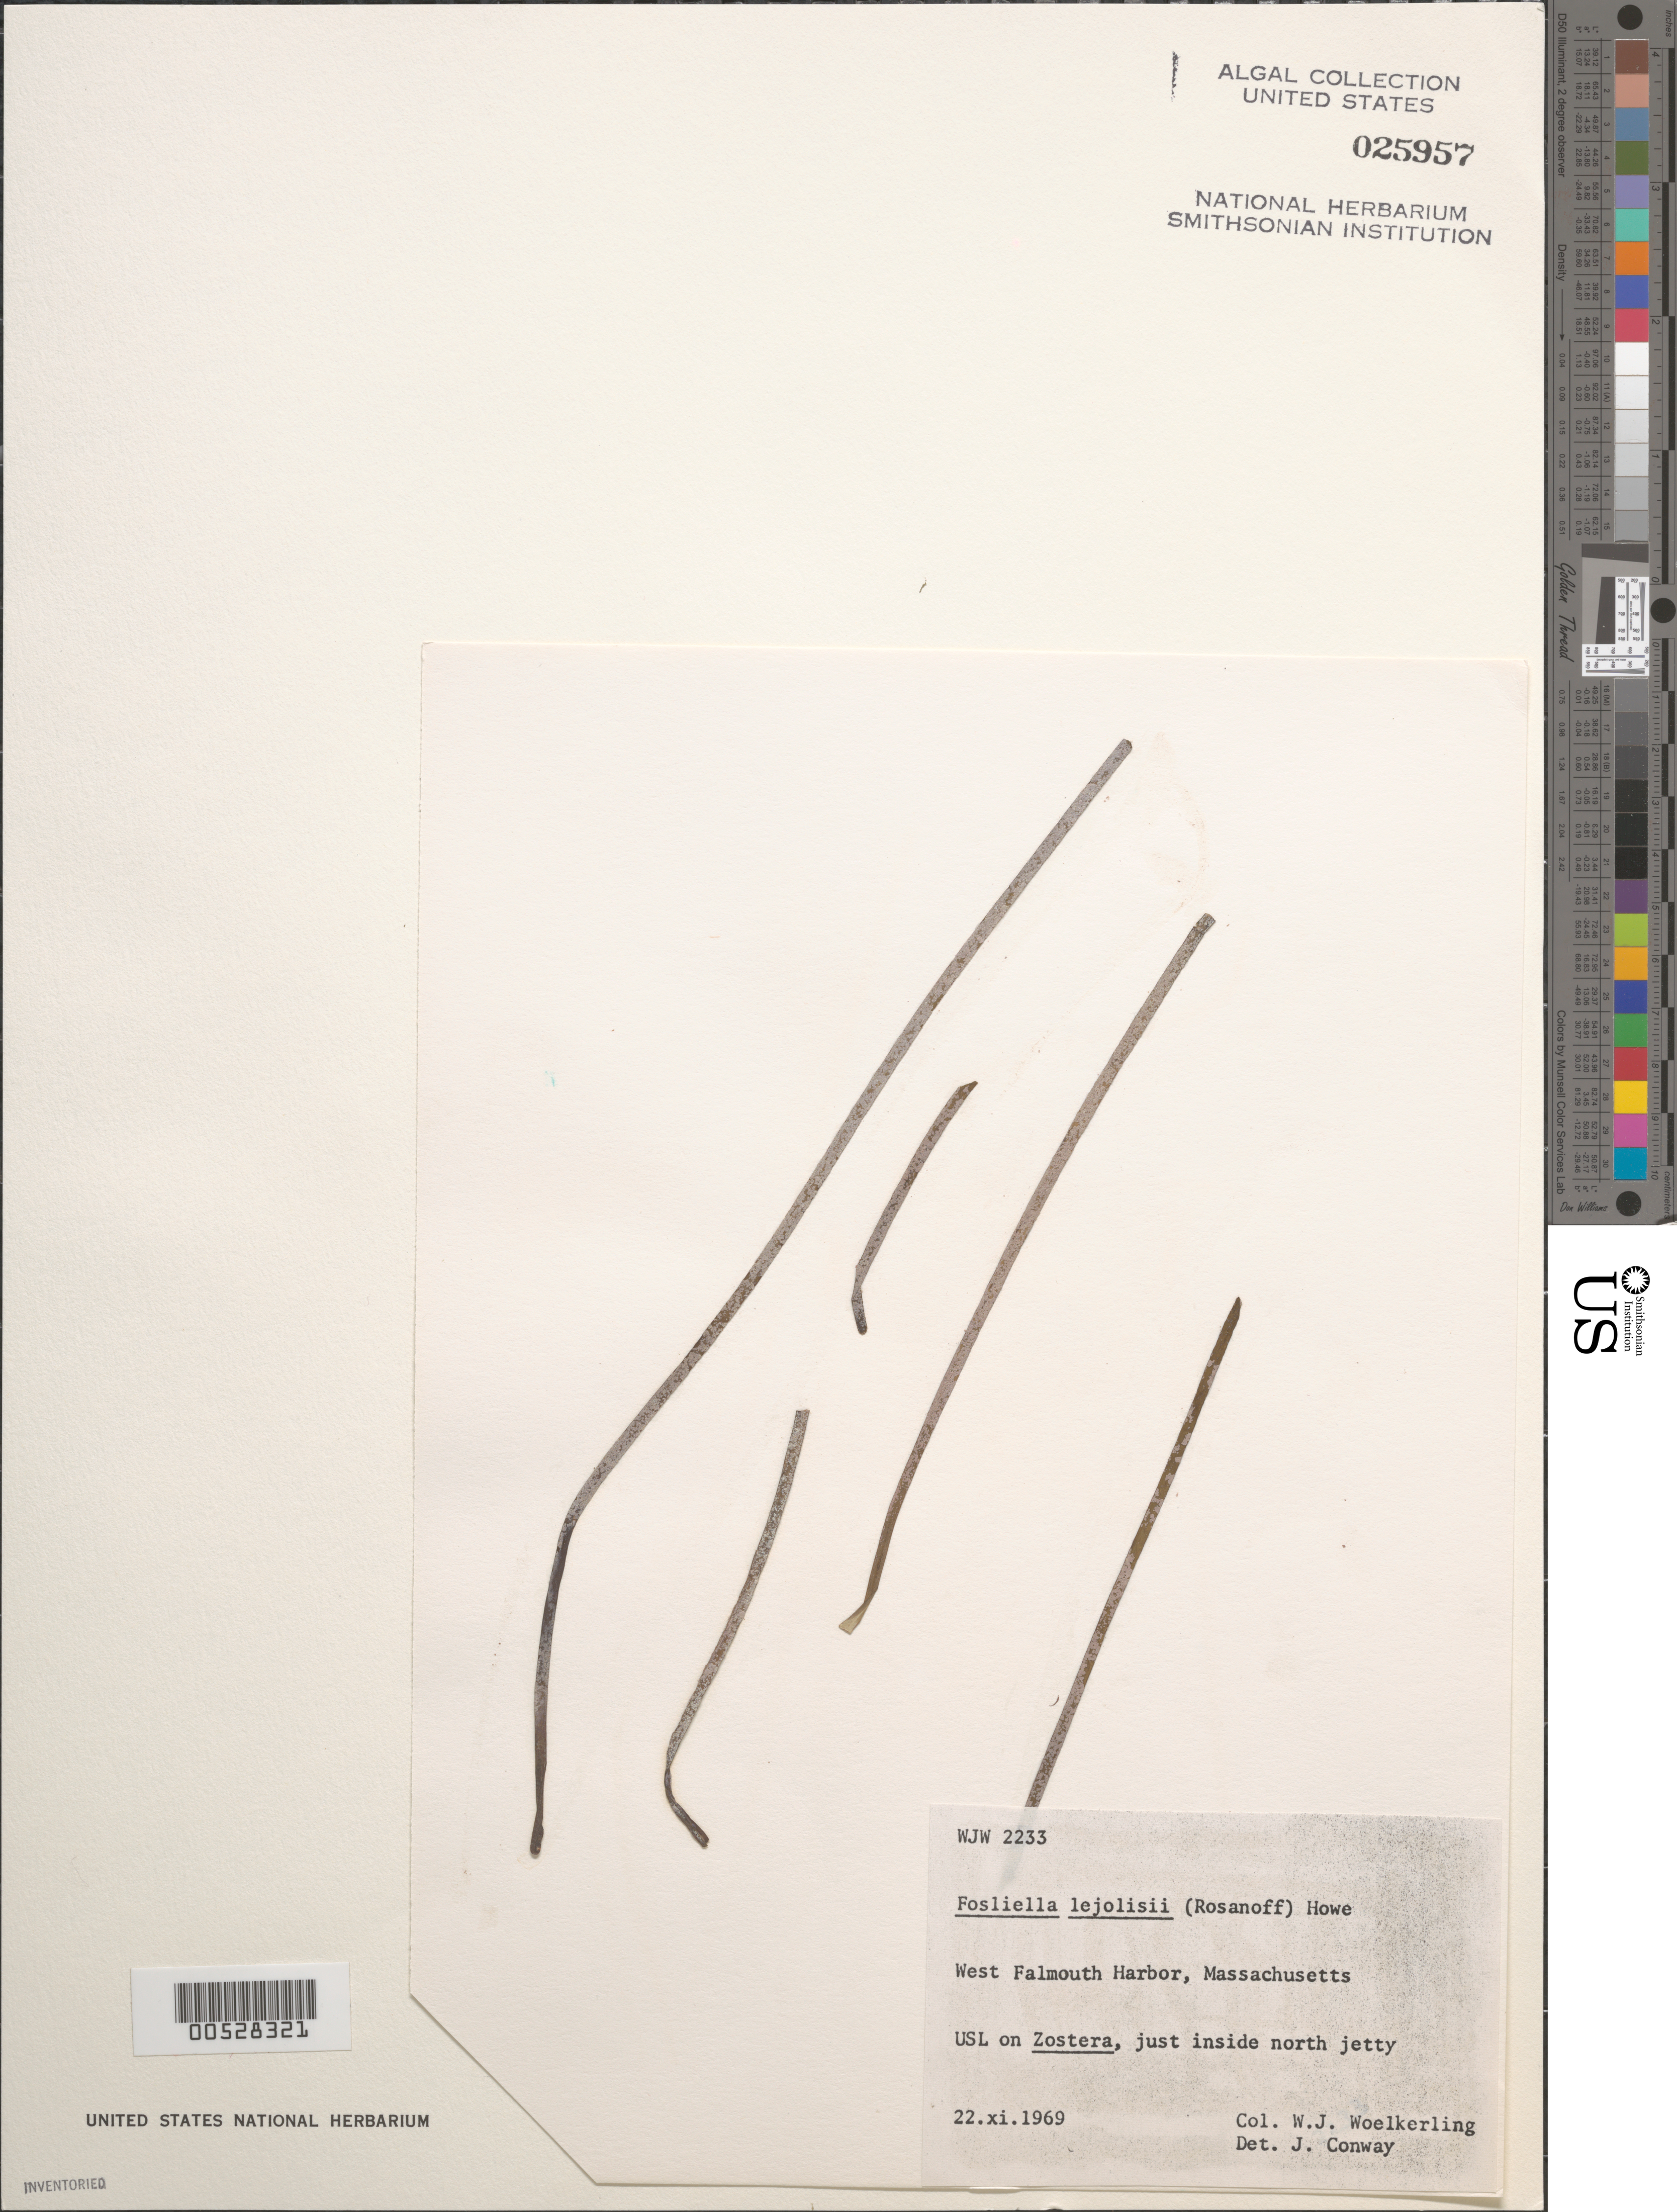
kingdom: Plantae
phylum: Rhodophyta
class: Florideophyceae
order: Corallinales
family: Corallinaceae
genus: Pneophyllum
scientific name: Pneophyllum fragile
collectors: W. Woelkerling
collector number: WJW 2233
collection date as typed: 22 Nov 1969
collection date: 1969-11-22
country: United States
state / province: Massachusetts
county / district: Barnstable County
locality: West Falmouth Harbor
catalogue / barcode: US 25957